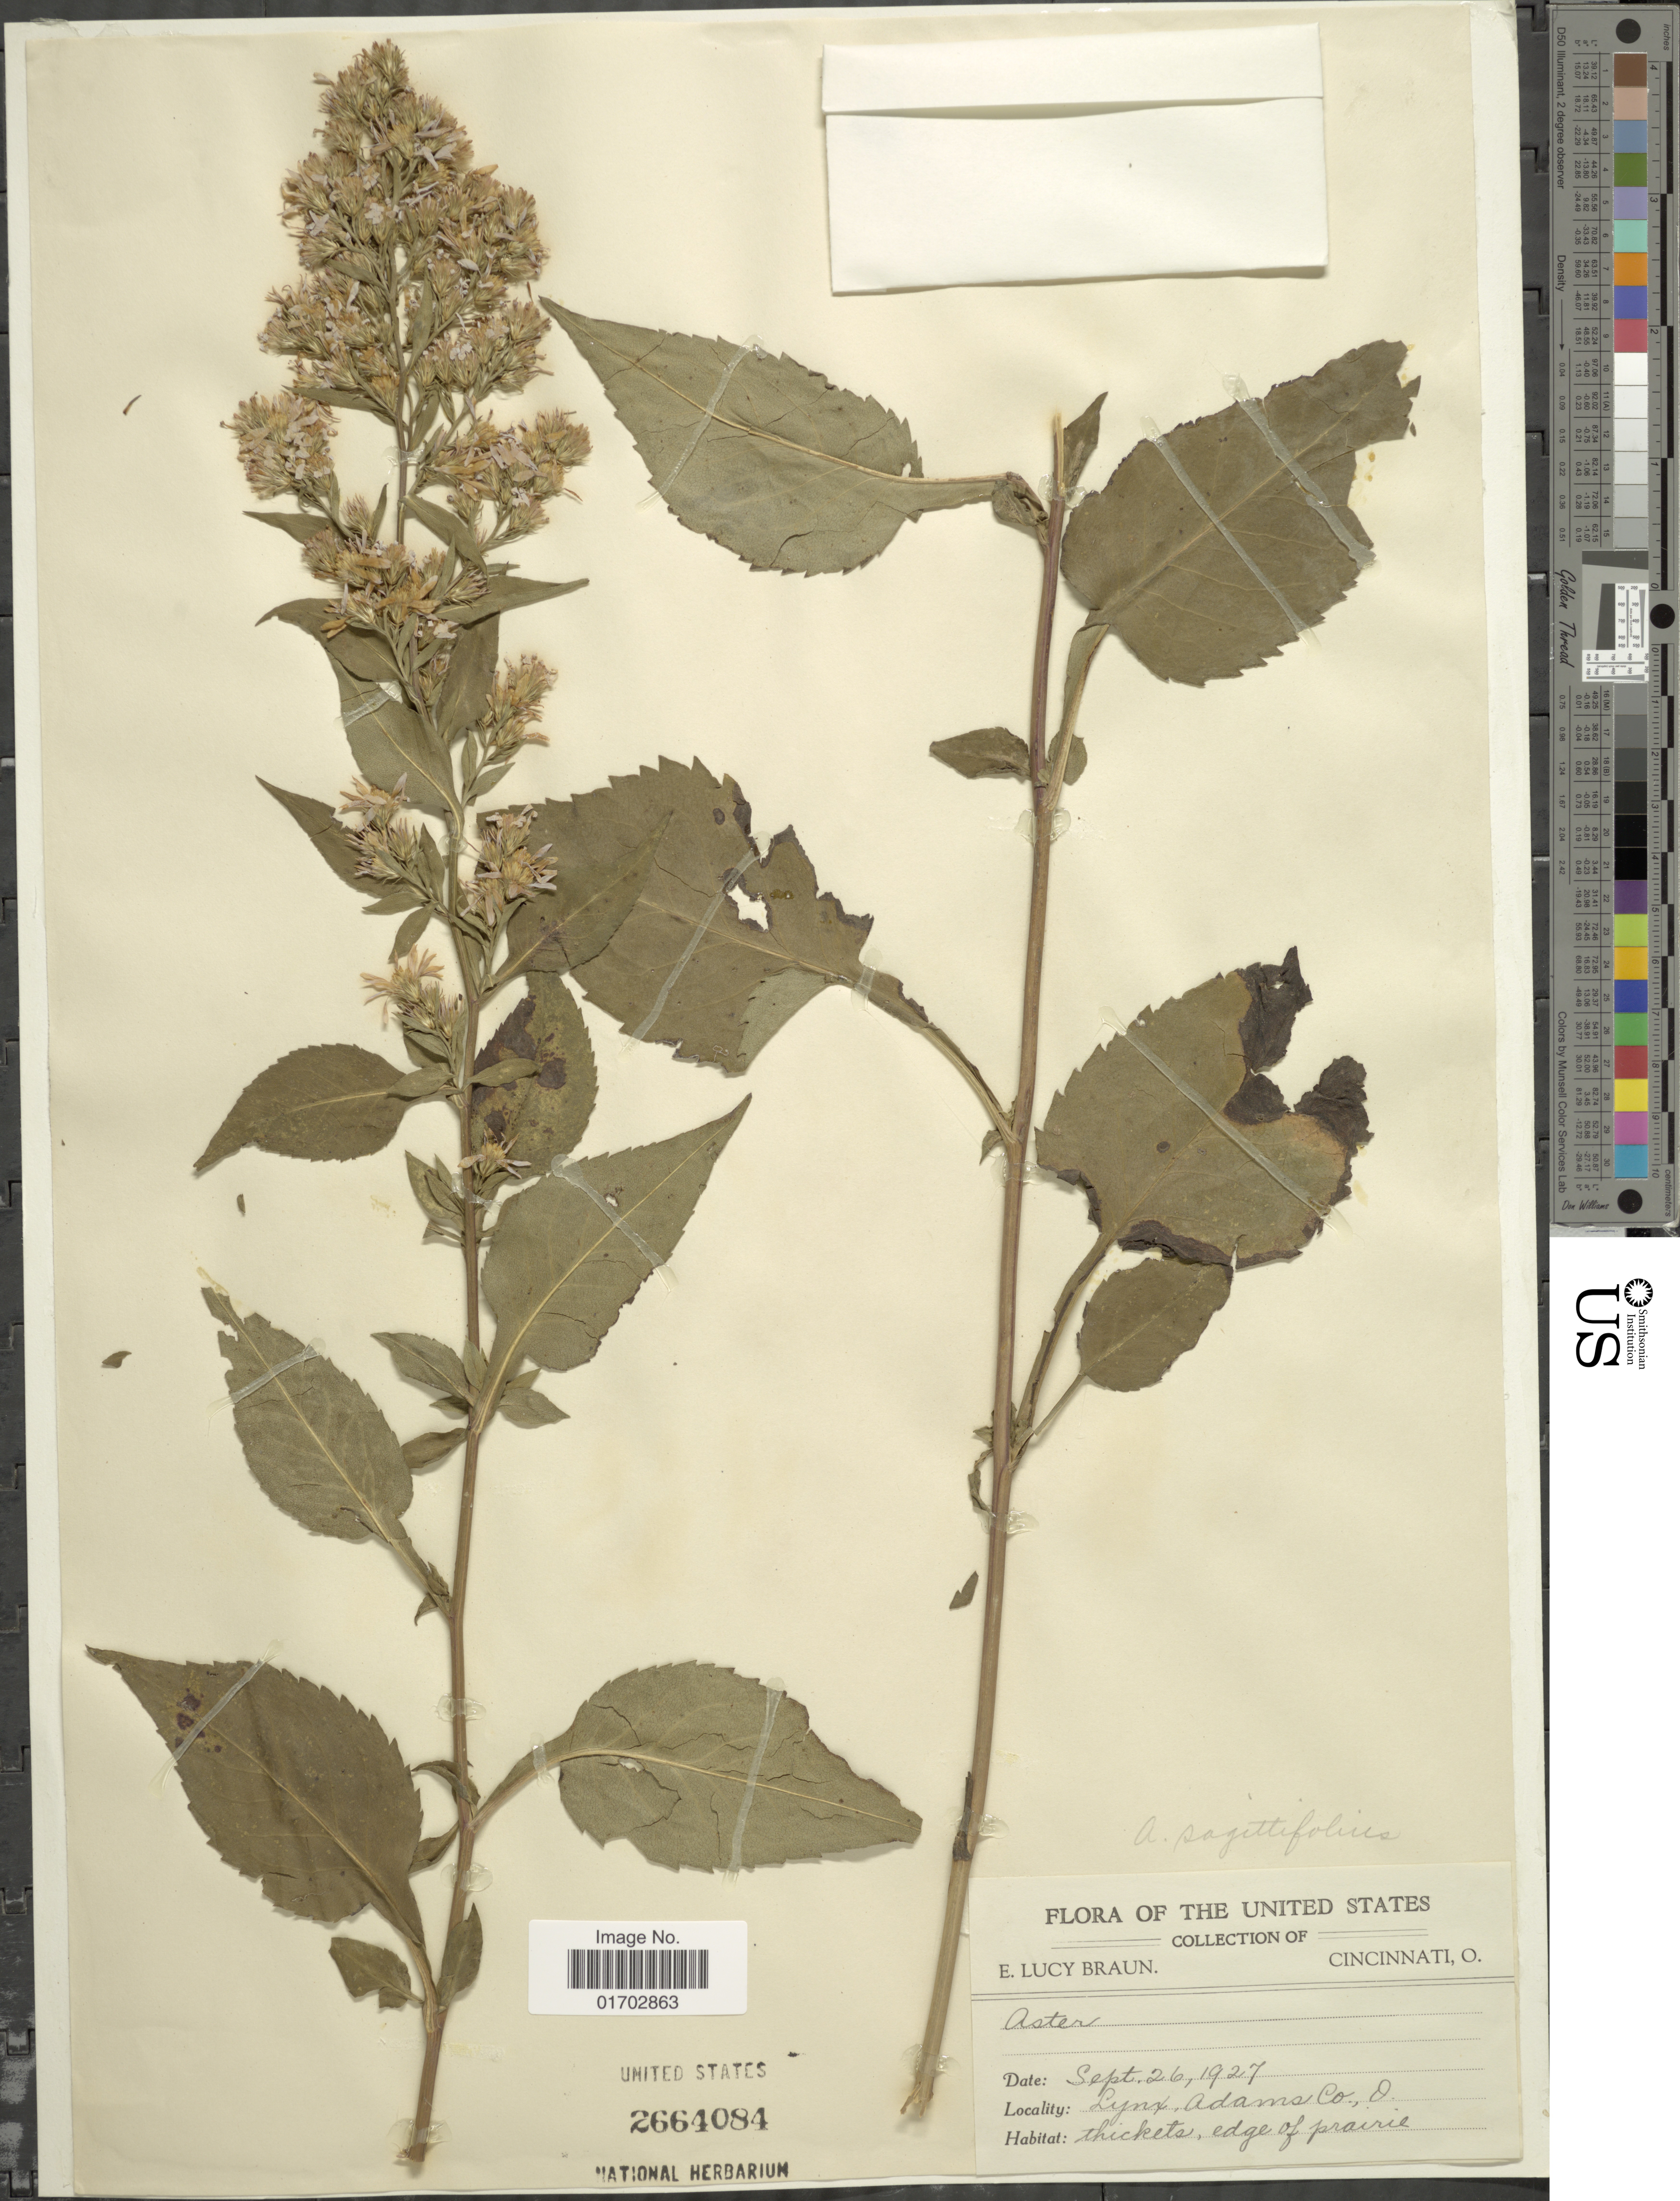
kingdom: Plantae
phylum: Tracheophyta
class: Magnoliopsida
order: Asterales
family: Asteraceae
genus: Symphyotrichum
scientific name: Symphyotrichum sagittifolium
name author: (Wedem. ex Willd.) G.L. Nesom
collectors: E. L. Braun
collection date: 1927-09-26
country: United States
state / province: Ohio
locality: The United States, Lynx, Adams Co.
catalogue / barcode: US 2664084